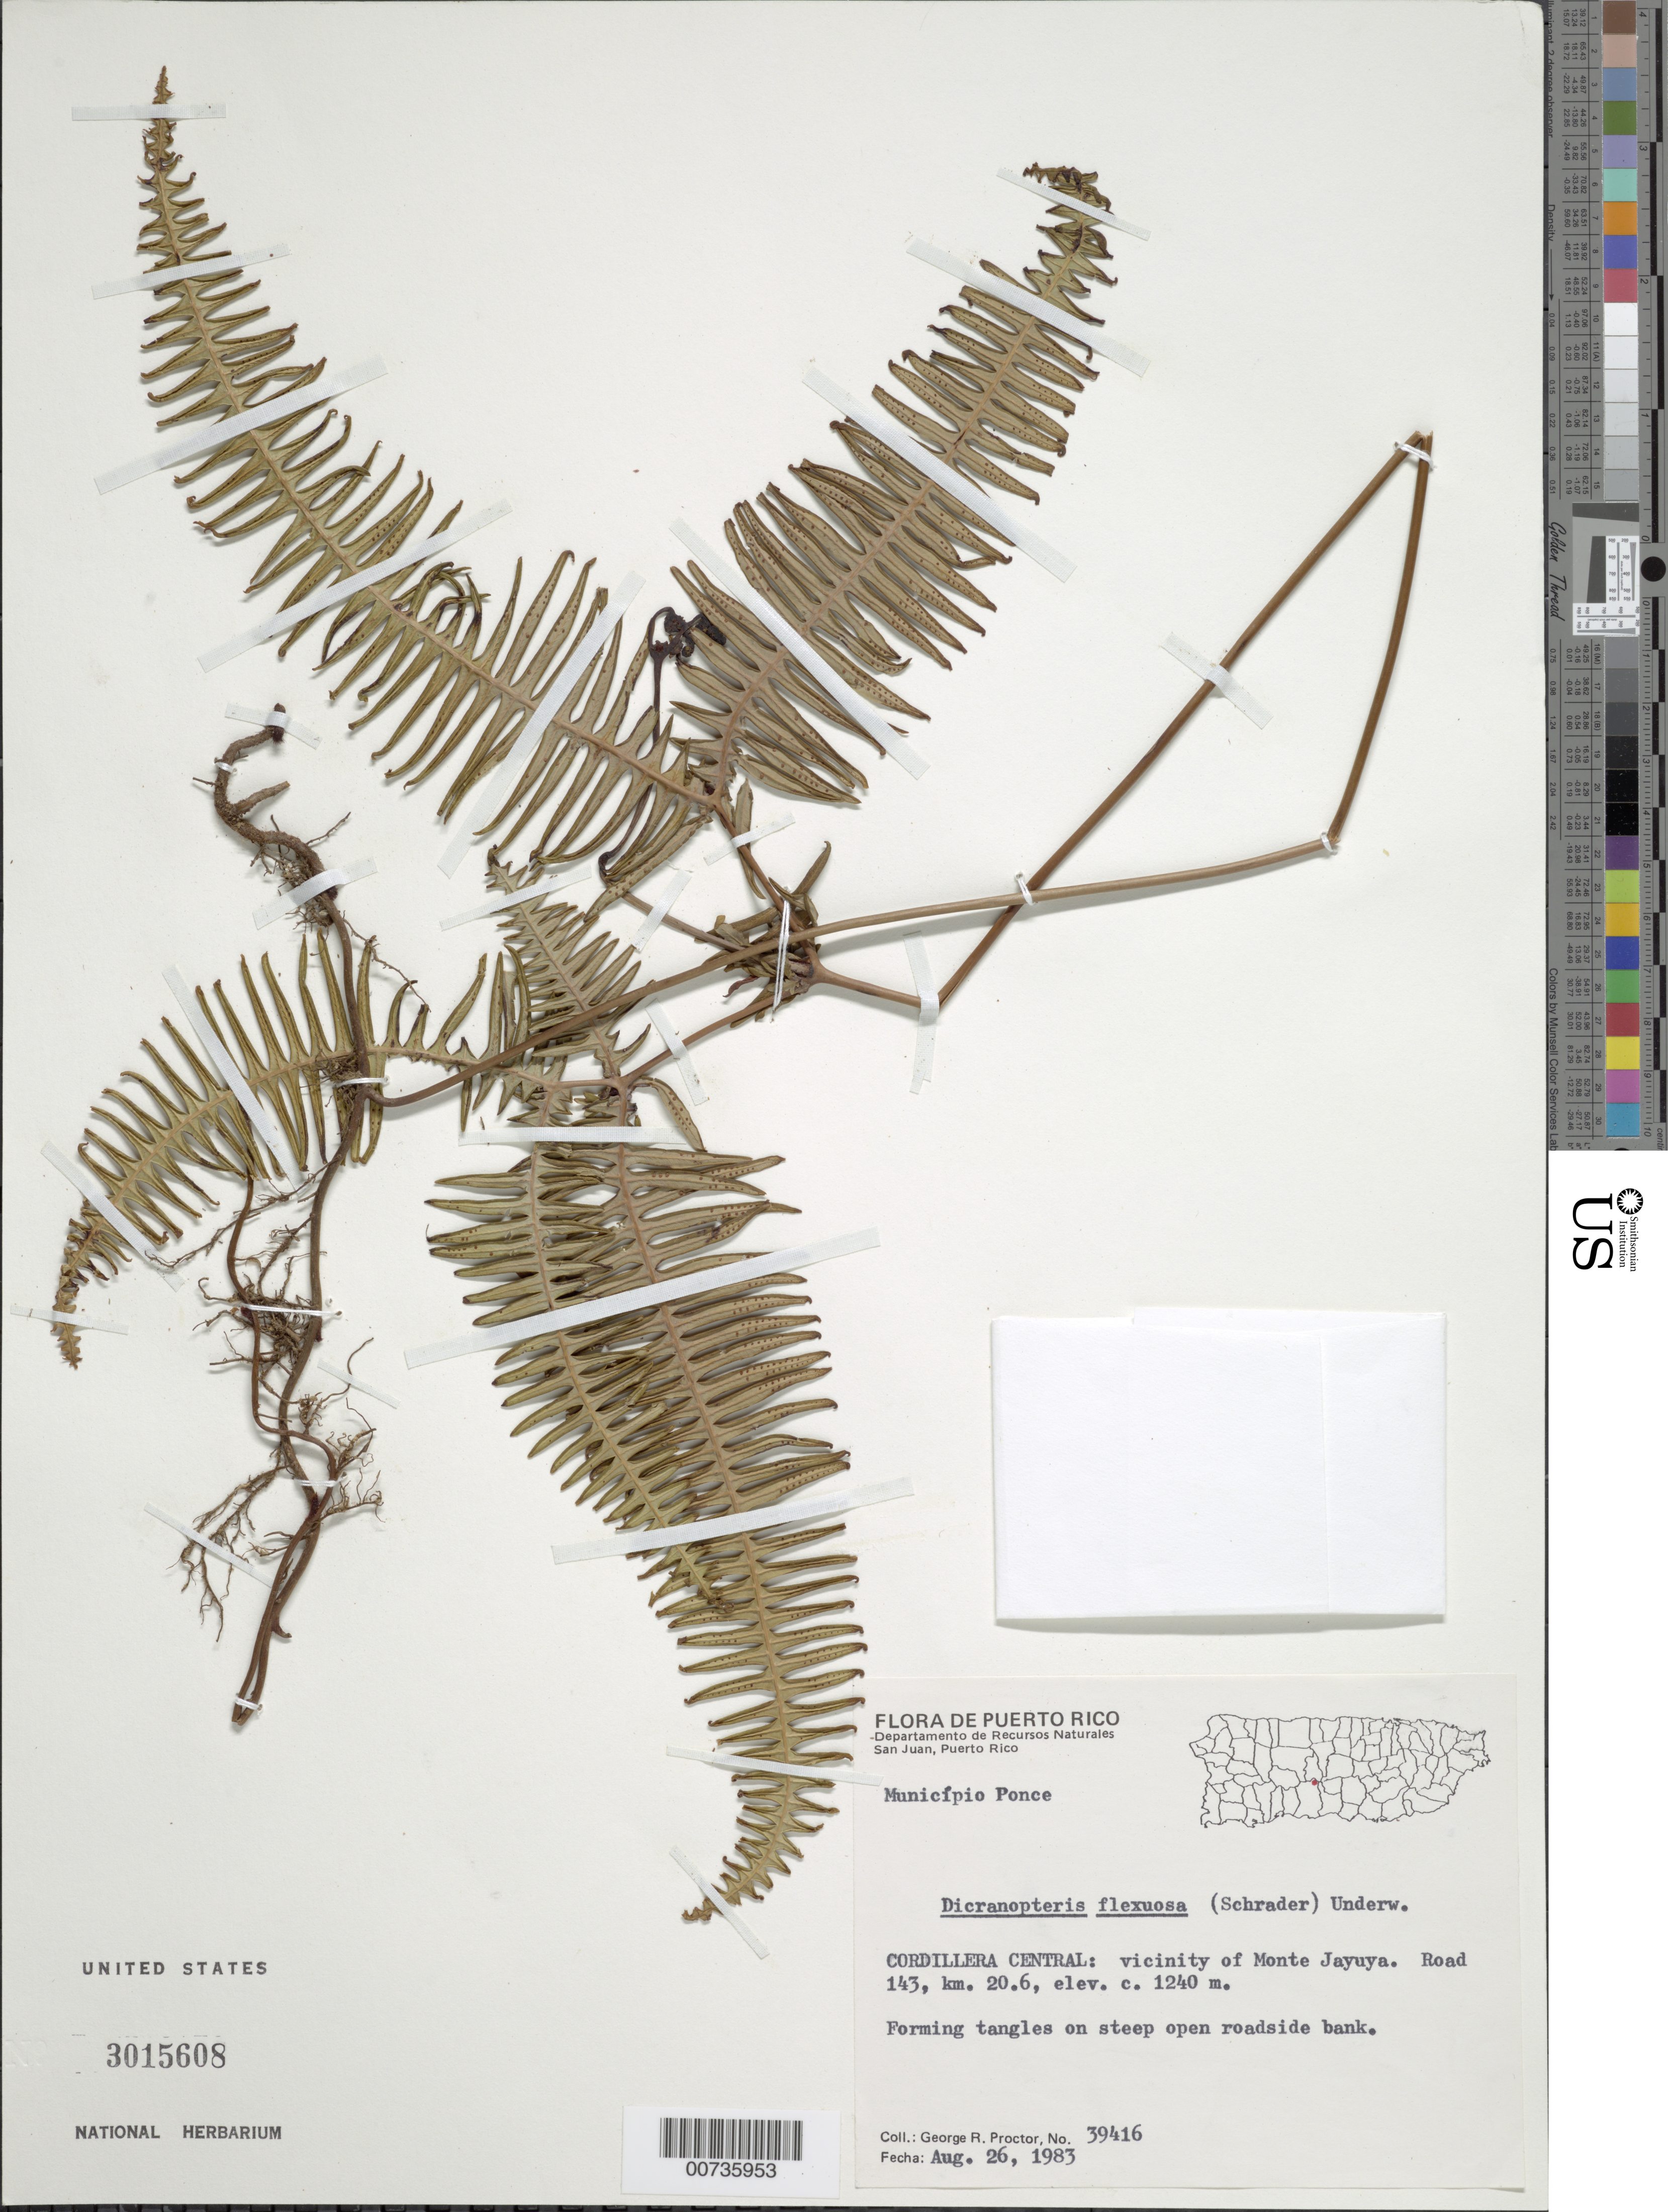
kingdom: Plantae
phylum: Tracheophyta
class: Polypodiopsida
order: Gleicheniales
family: Gleicheniaceae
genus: Dicranopteris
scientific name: Dicranopteris flexuosa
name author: (Schrad.) Underw.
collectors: G. R. Proctor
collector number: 39416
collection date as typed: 26 Aug 1983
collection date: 1983-08-26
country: Puerto Rico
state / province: Jayuya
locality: Jayuya; Cordillera Central, vicinity of Monte Jayuya, Road 143, km 20.6. Forming tangles on steep roadside bank.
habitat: Forming tangles on steep open roadside bank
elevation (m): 1240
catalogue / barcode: US 3015608